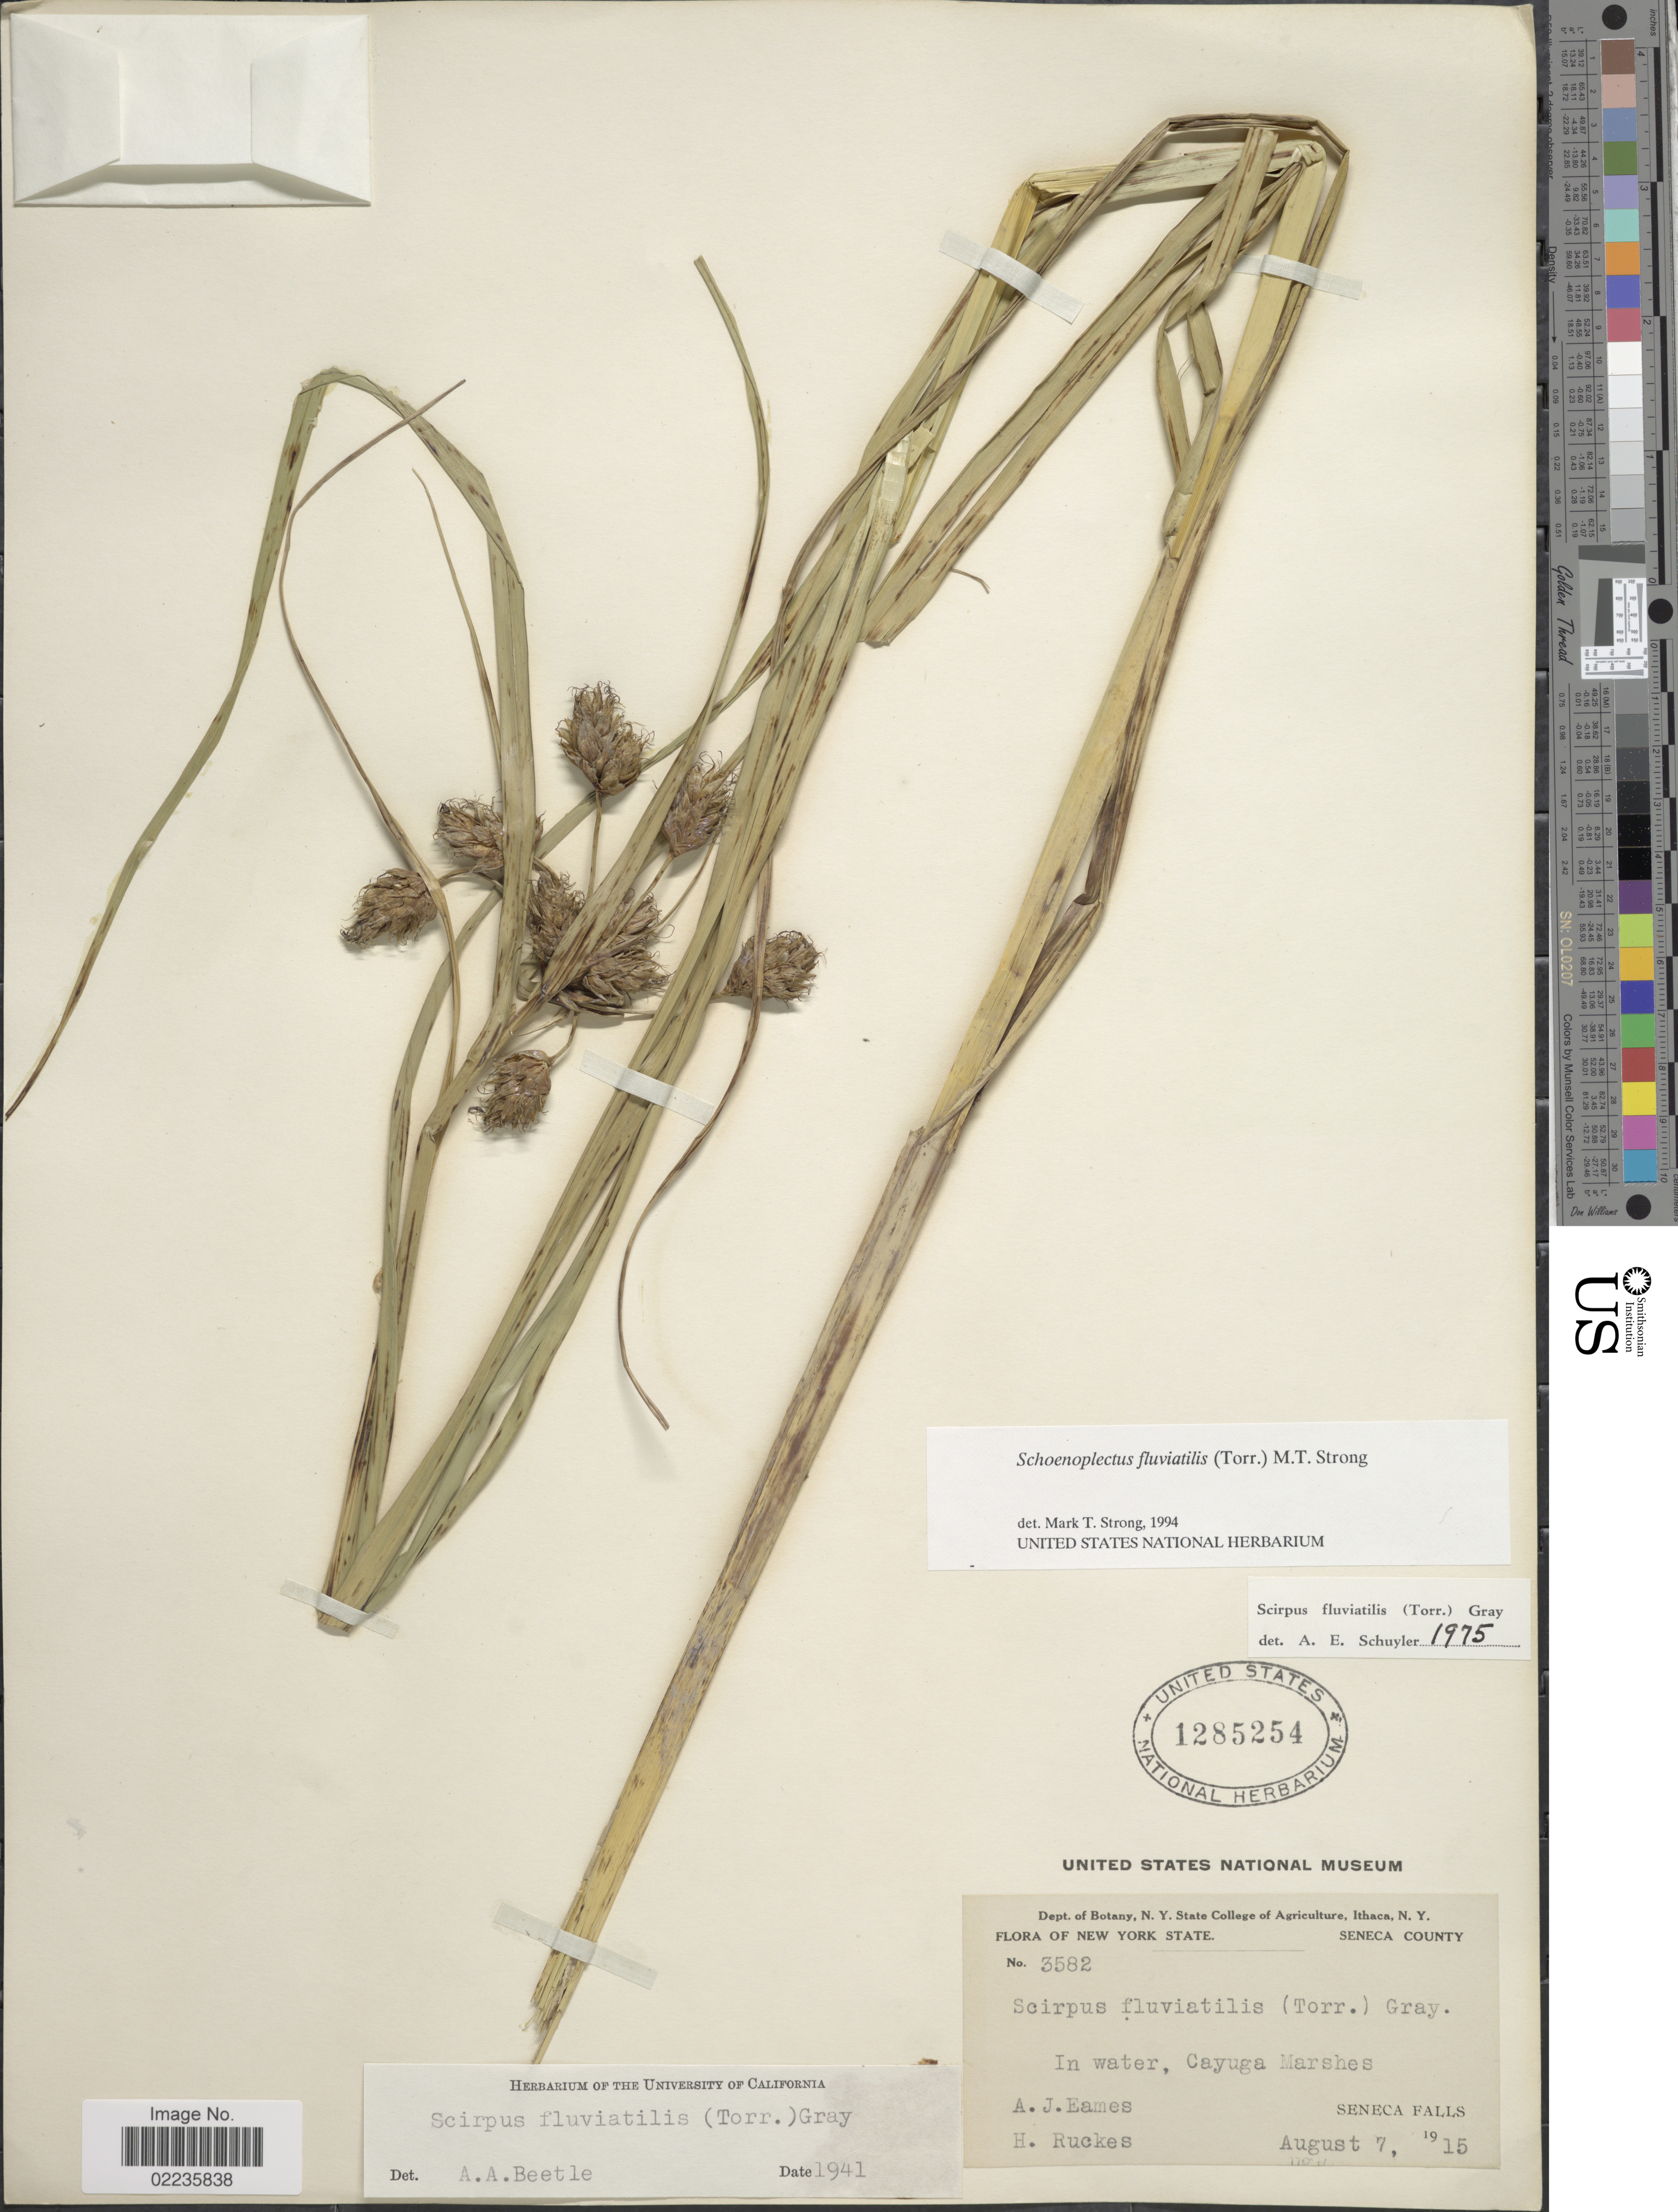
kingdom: Plantae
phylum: Tracheophyta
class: Liliopsida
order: Poales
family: Cyperaceae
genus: Bolboschoenus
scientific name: Bolboschoenus fluviatilis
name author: (Torr.) Soják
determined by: Strong, M. T., (US), Smithsonian Institution - National Museum of Natural History (UNITED STATES)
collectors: A. J. Eames & H. Ruckes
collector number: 3582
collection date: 1915-08-07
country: United States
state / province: New York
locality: Seneca County. In water, Cayuga Marshes Seneca Falls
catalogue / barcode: US 1285254